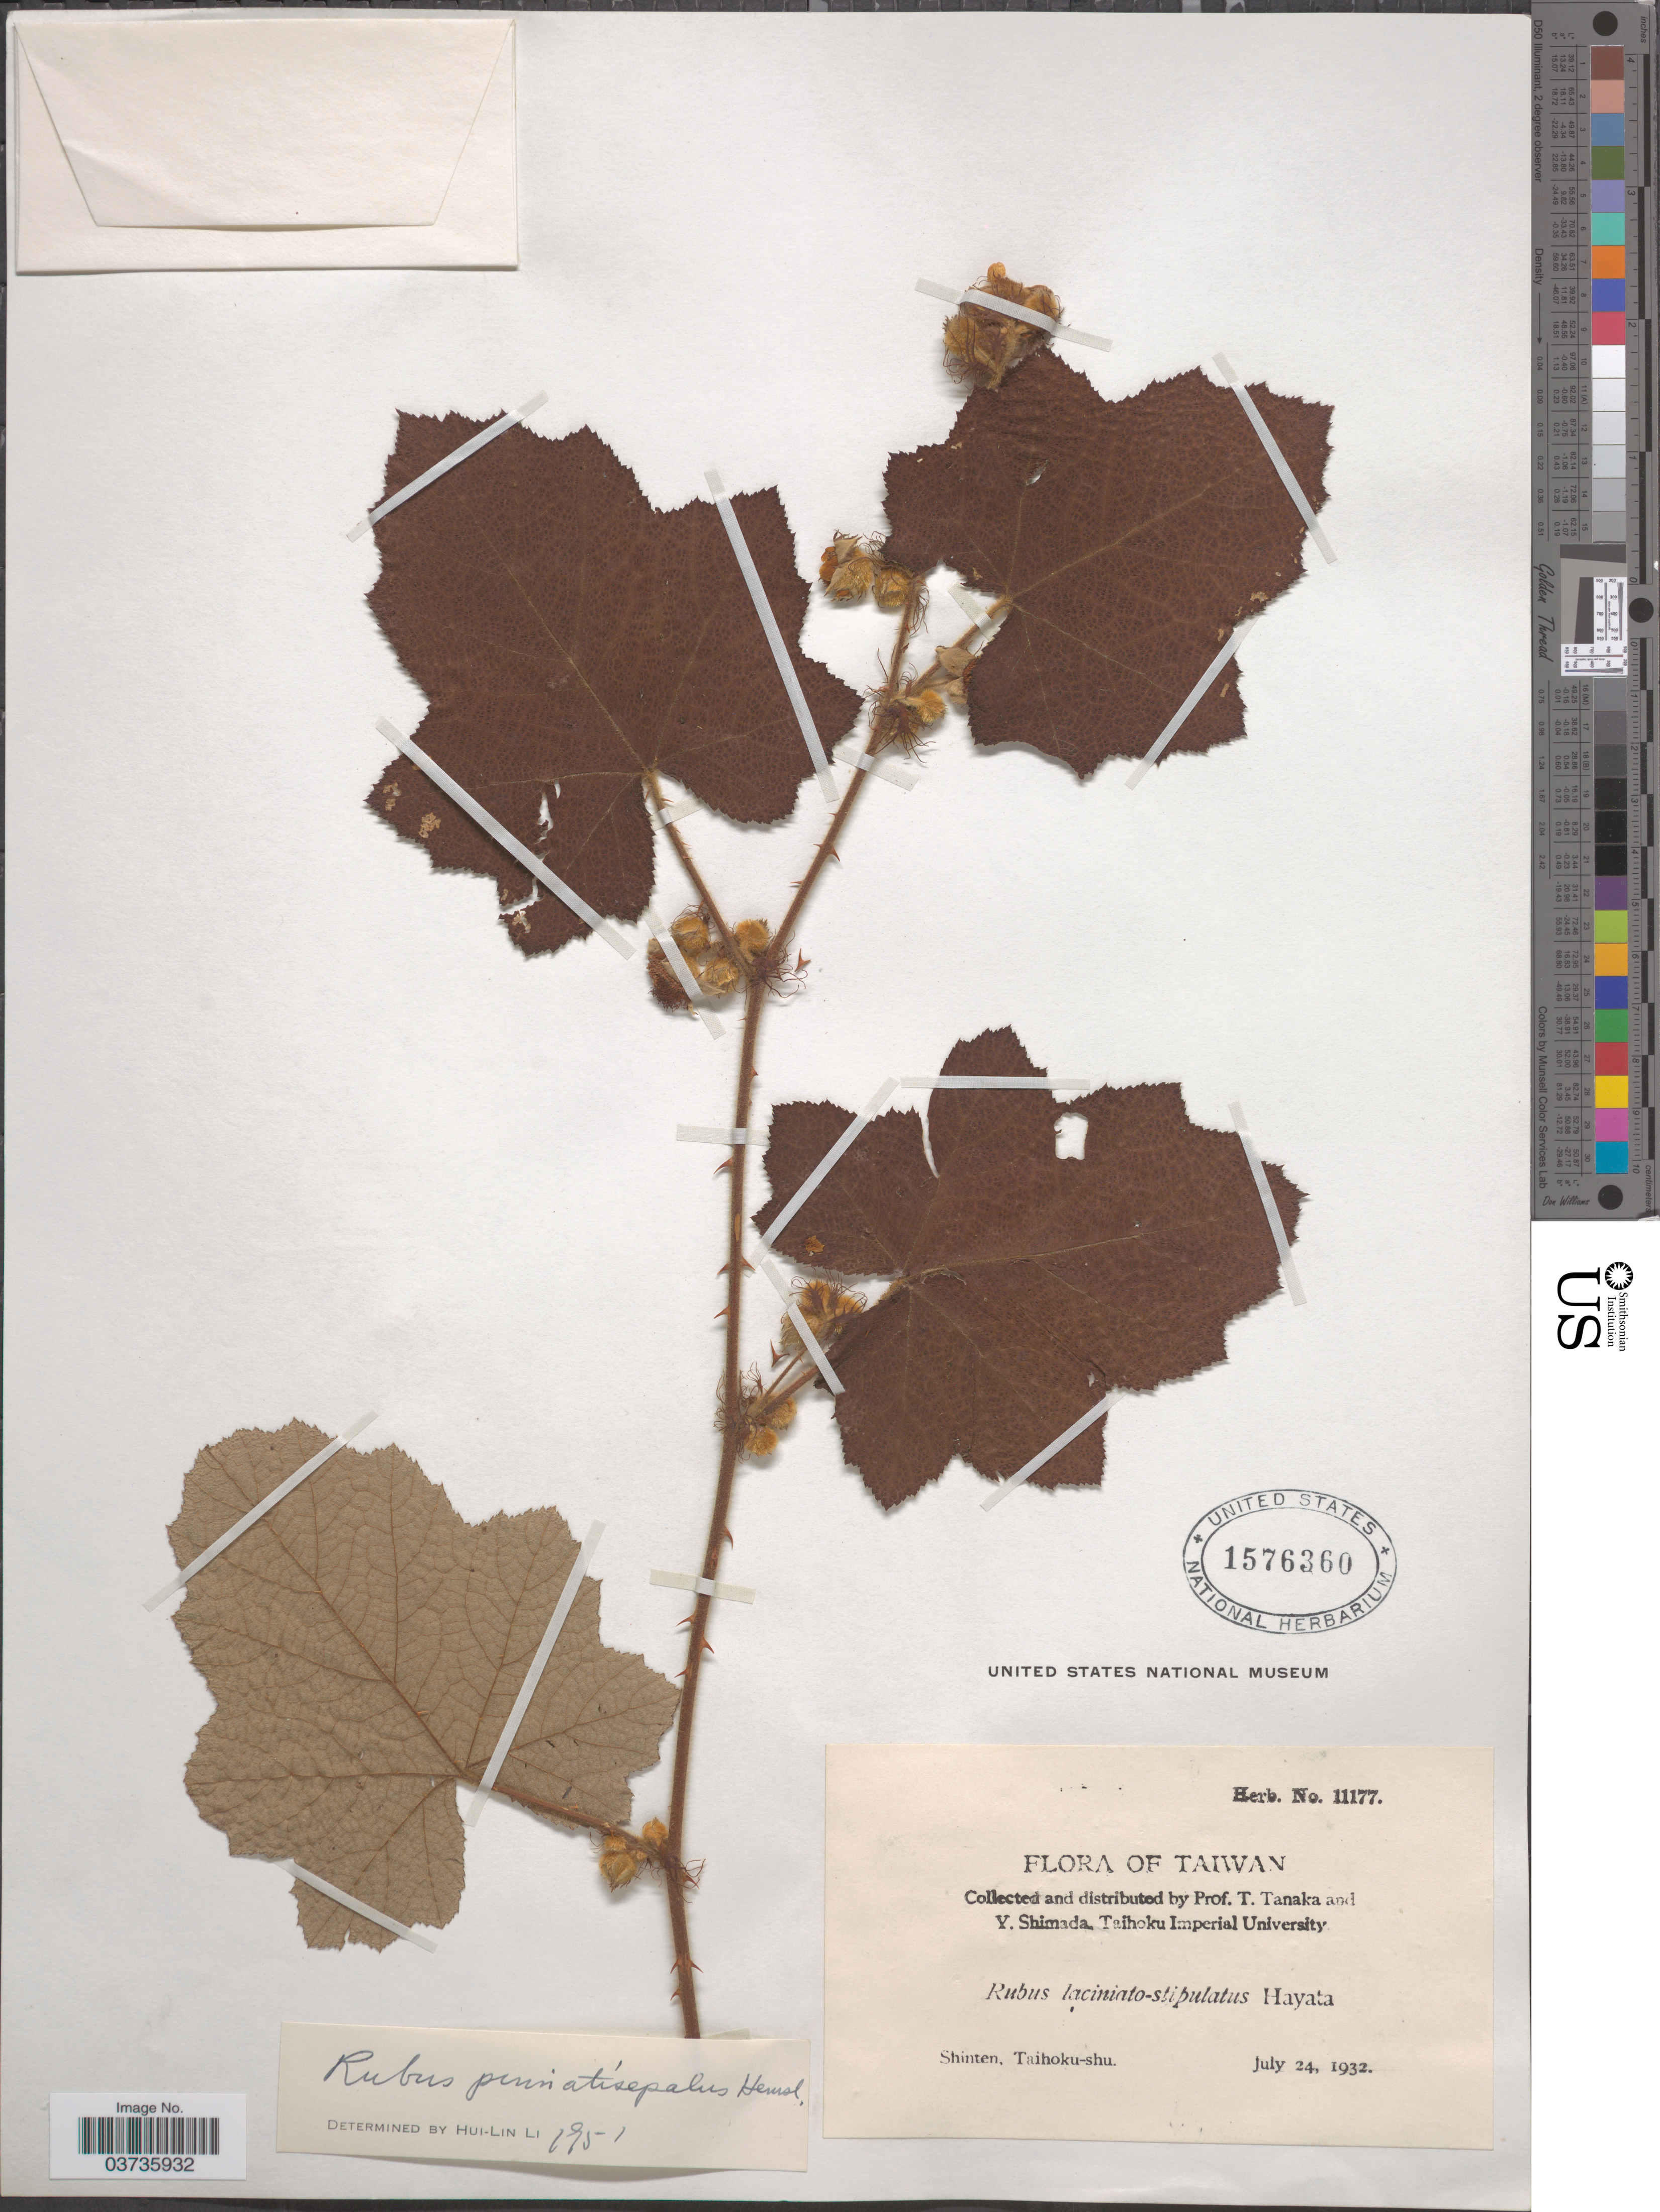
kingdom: Plantae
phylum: Tracheophyta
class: Magnoliopsida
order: Rosales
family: Rosaceae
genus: Rubus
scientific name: Rubus laciniatostipulatus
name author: Hayata ex Koidz.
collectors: T. Tanaka & Y. Shimada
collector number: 11177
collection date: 1932-07-24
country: Taiwan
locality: Shinten, Taihoku-shu.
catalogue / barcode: US 1576360